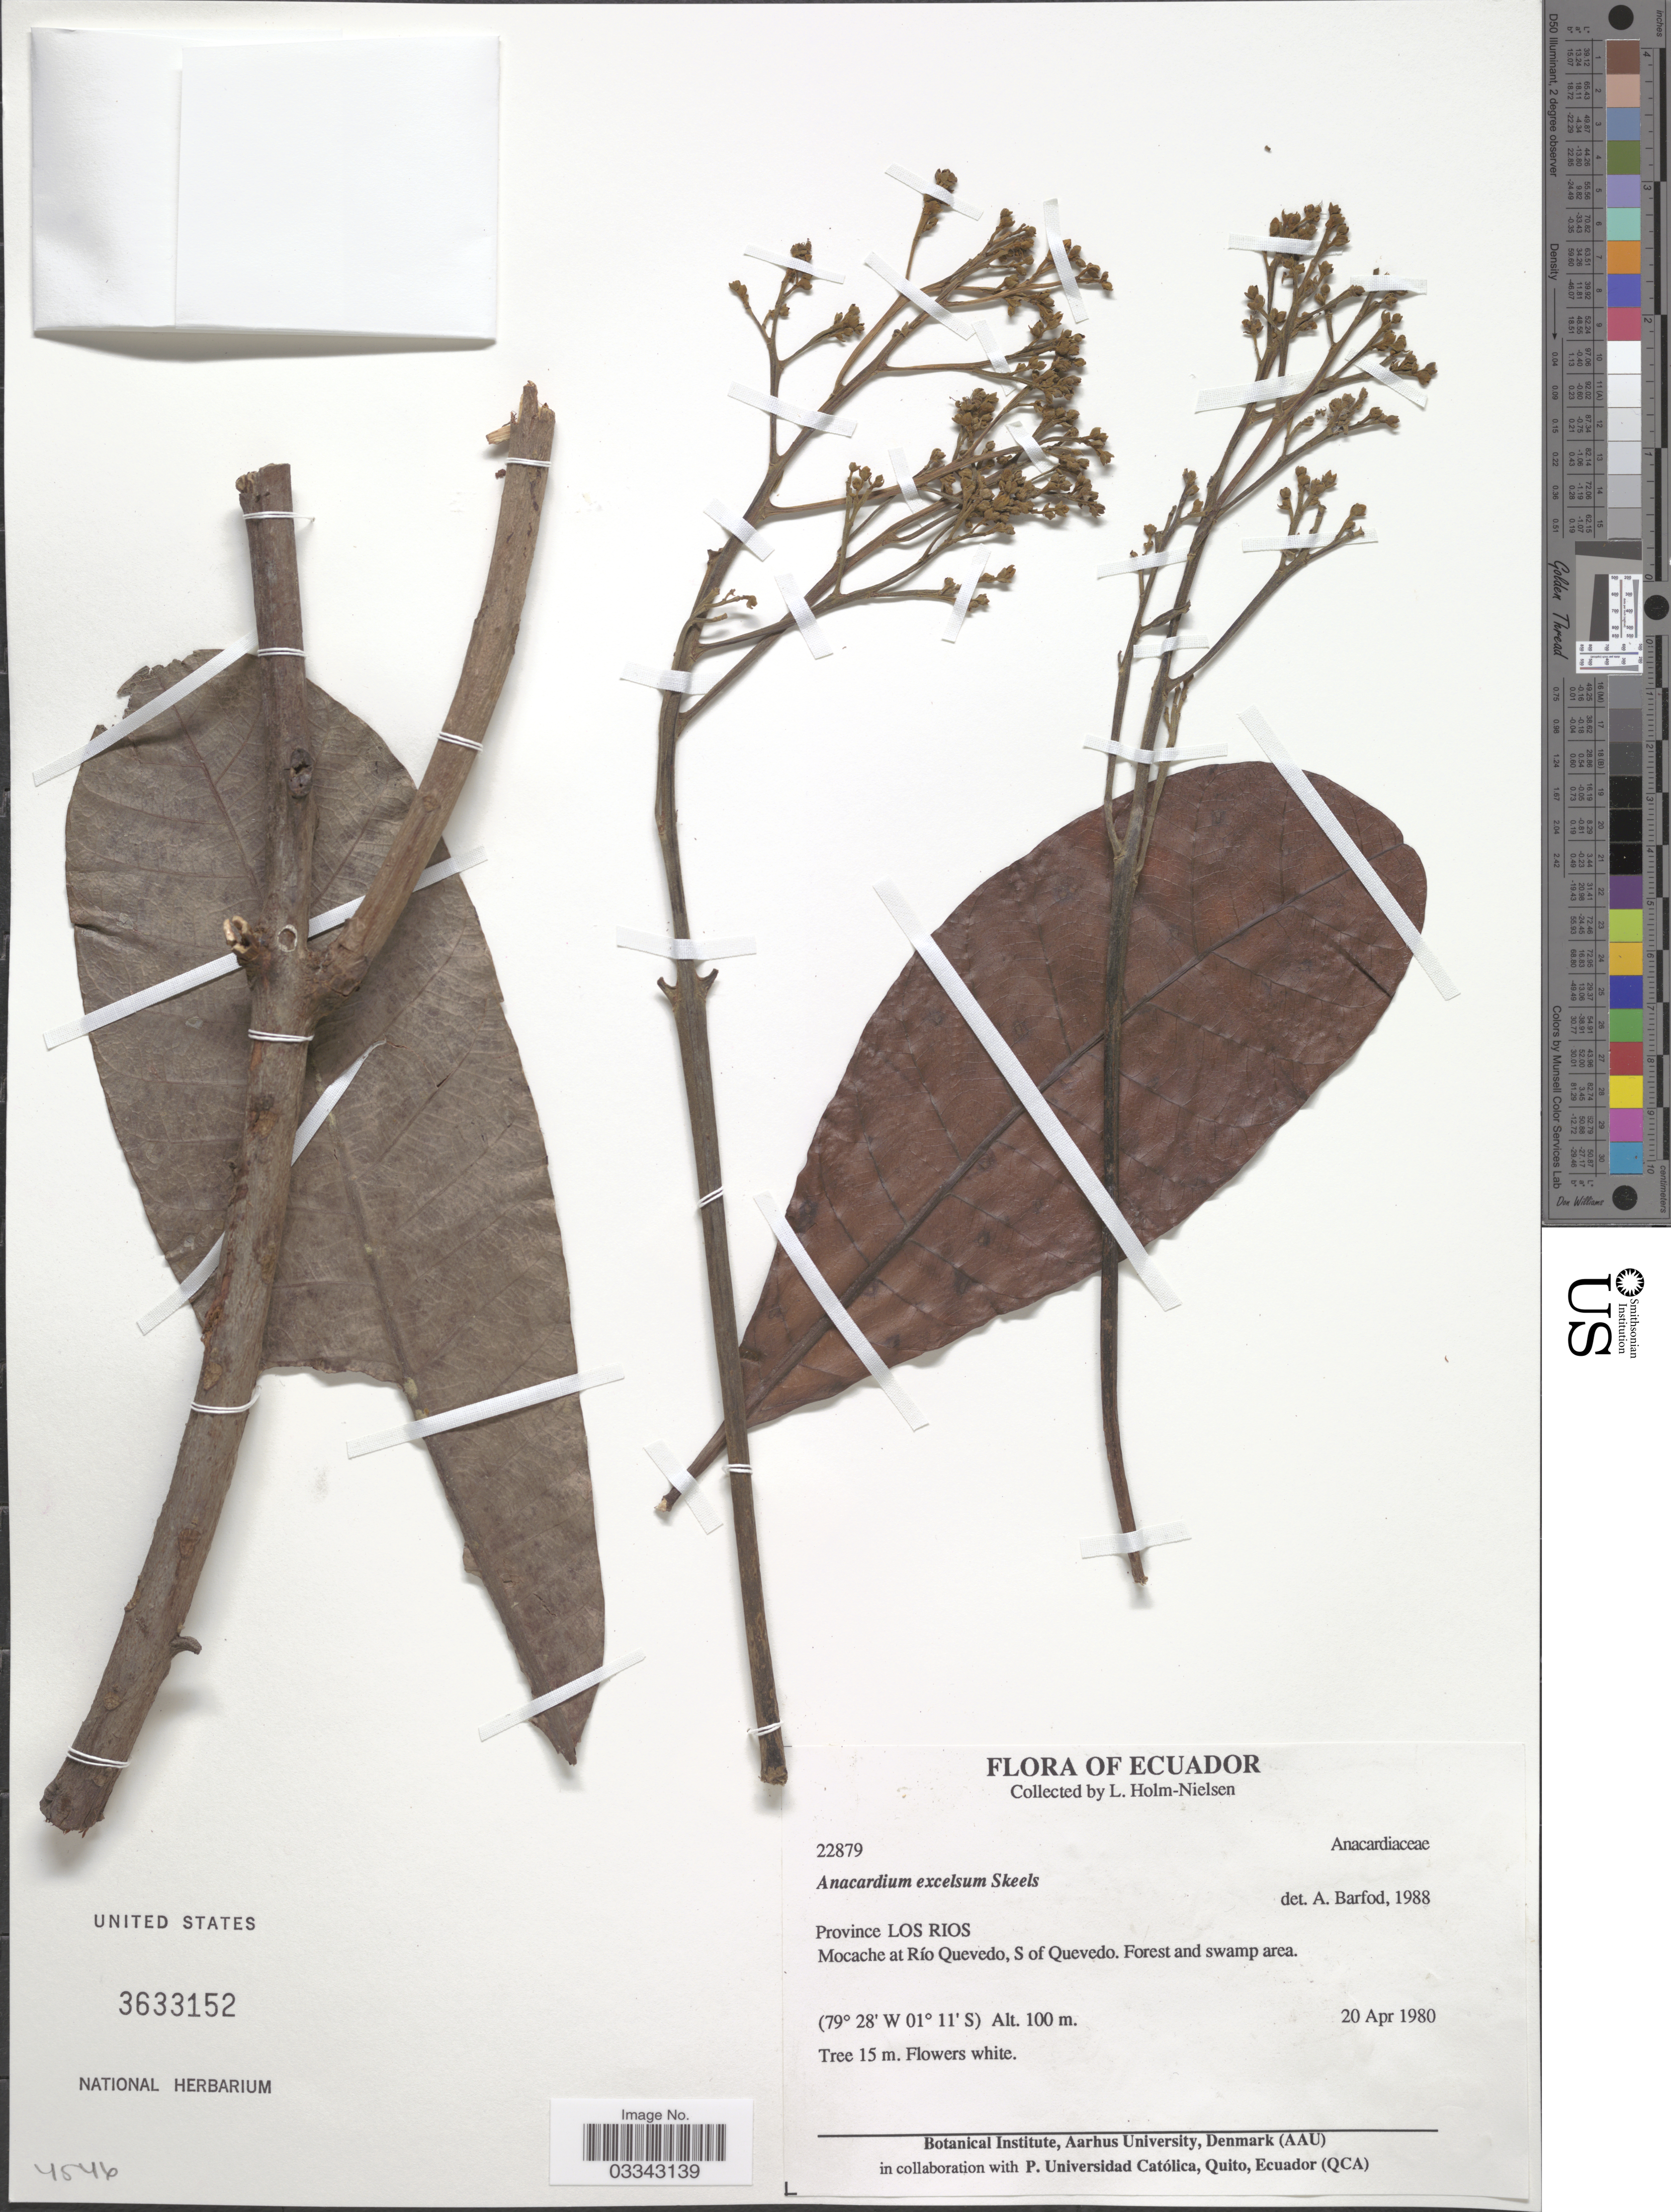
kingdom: Plantae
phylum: Tracheophyta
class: Magnoliopsida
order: Sapindales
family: Anacardiaceae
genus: Anacardium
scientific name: Anacardium excelsum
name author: (Kunth) Skeels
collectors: L. B. Holm-Nielsen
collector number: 22879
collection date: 1980-04-20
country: Ecuador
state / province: Los Ríos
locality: Mocache at Río Quevedo, S of Quevedo.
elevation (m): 100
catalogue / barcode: US 3633152